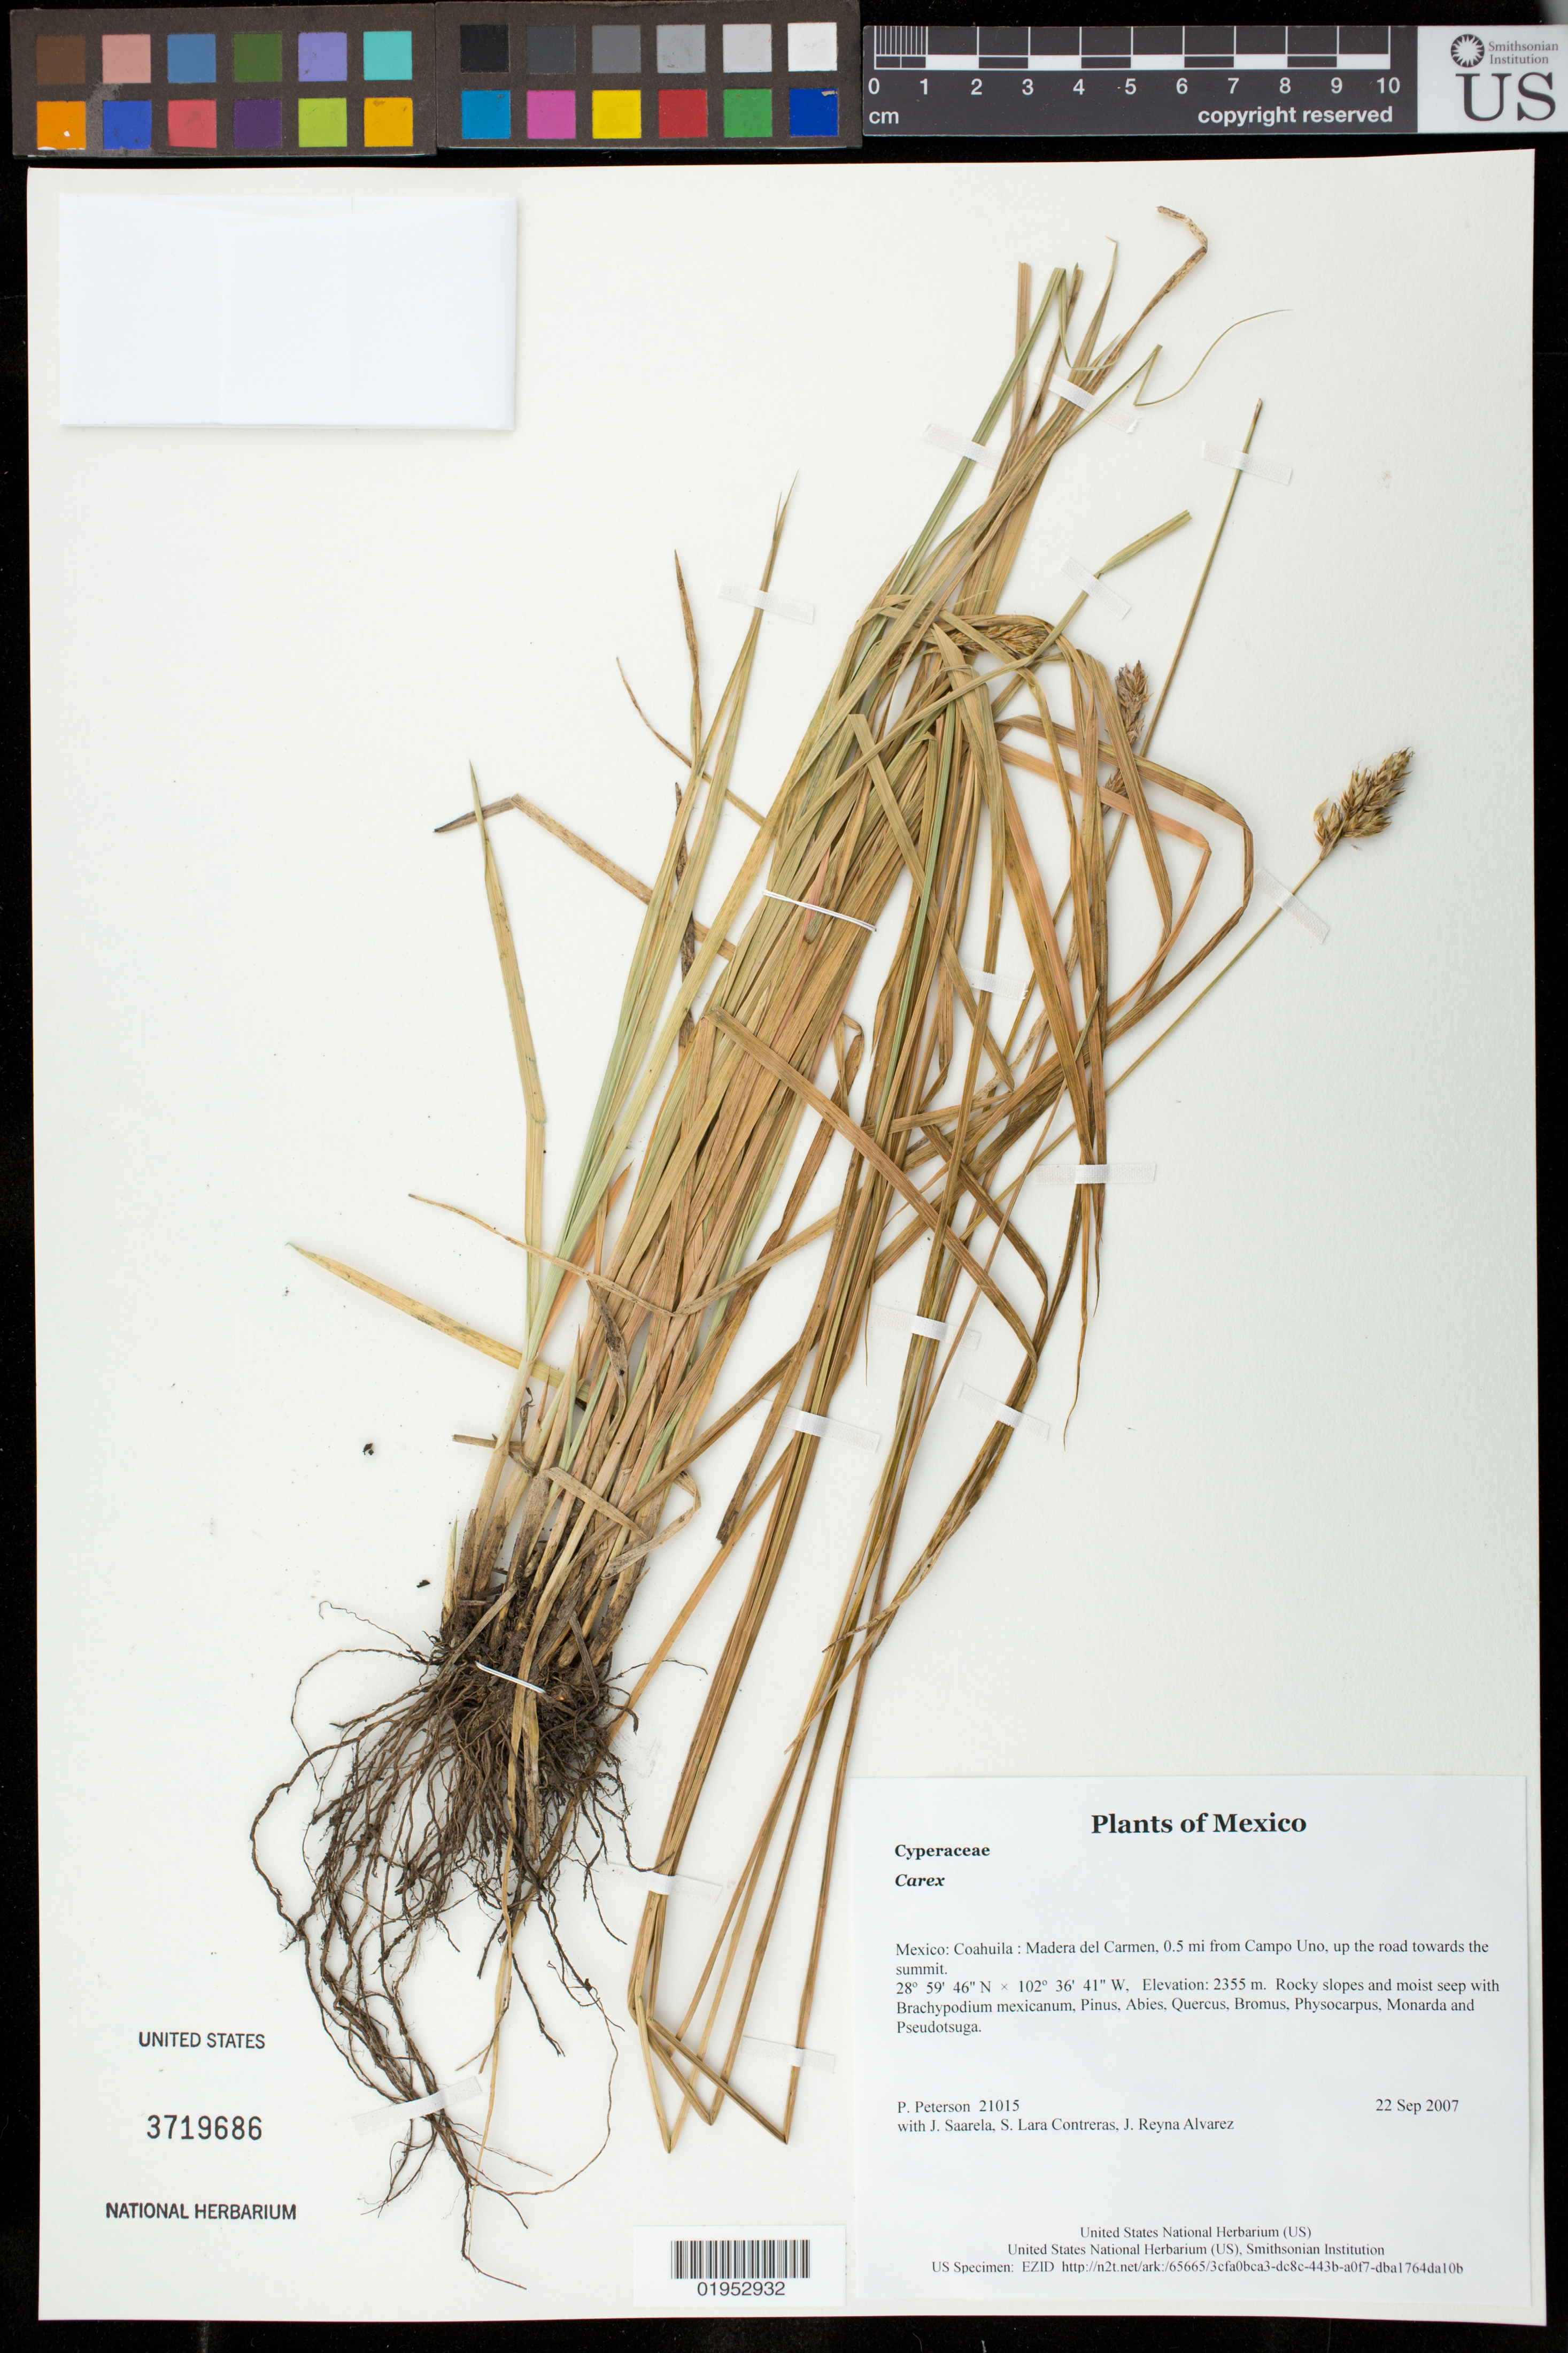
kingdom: Plantae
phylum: Tracheophyta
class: Liliopsida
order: Poales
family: Cyperaceae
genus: Carex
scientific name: Carex sp.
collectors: P. M. Peterson, J. Saarela, S. Lara Contreras & J. Reyna Alvarez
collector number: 21015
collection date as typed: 22 Sep 2007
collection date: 2007-09-22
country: Mexico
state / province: Coahuila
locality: Madera del Carmen, 0.5 mi from Campo Uno, up the road towards the summit.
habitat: Rocky slopes and moist seep with Brachypodium mexicanum, Pinus, Abies, Quercus, Bromus, Physocarpus, Monarda and Pseudotsuga.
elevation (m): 2355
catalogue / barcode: US 3719686